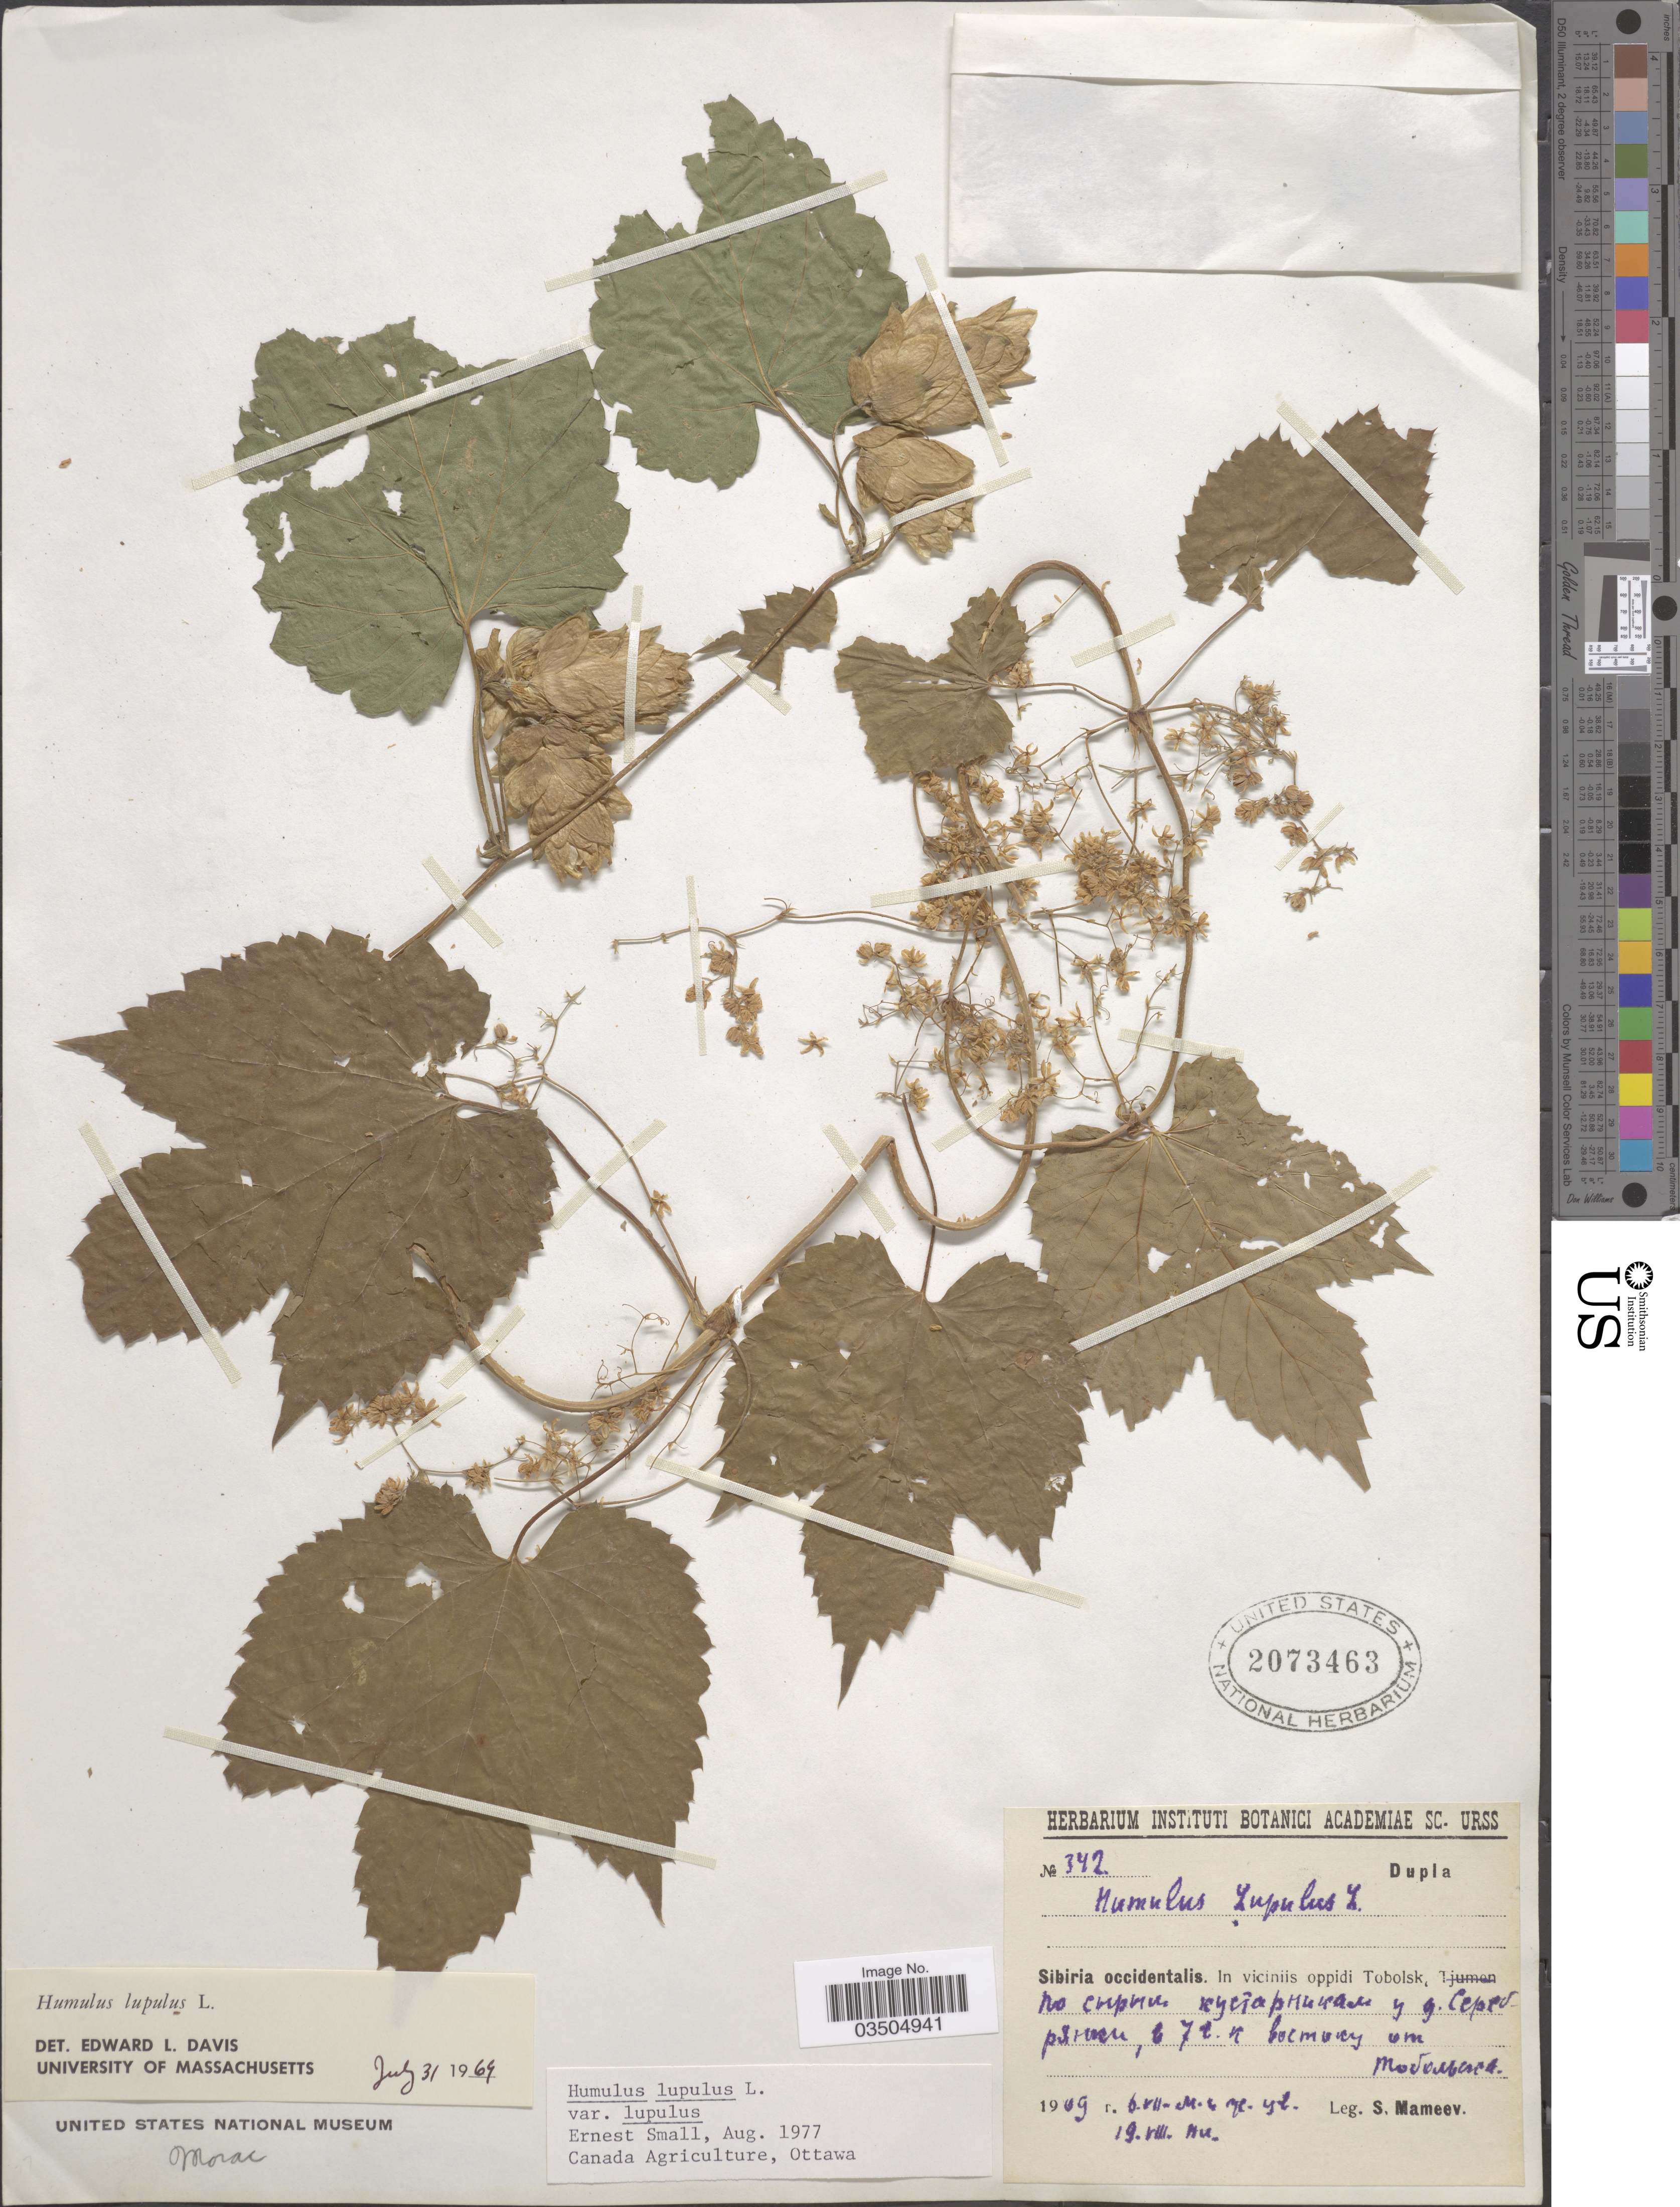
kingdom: Plantae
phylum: Tracheophyta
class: Magnoliopsida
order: Rosales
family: Cannabaceae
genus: Humulus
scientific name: Humulus lupulus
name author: L.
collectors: S. Mameev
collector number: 342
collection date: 1909-07-06/1909-08-19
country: Russian Federation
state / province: Tyumen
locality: Sibiria occidentalis. In viciniis oppidi Tobolsk, X.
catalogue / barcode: US 2073463